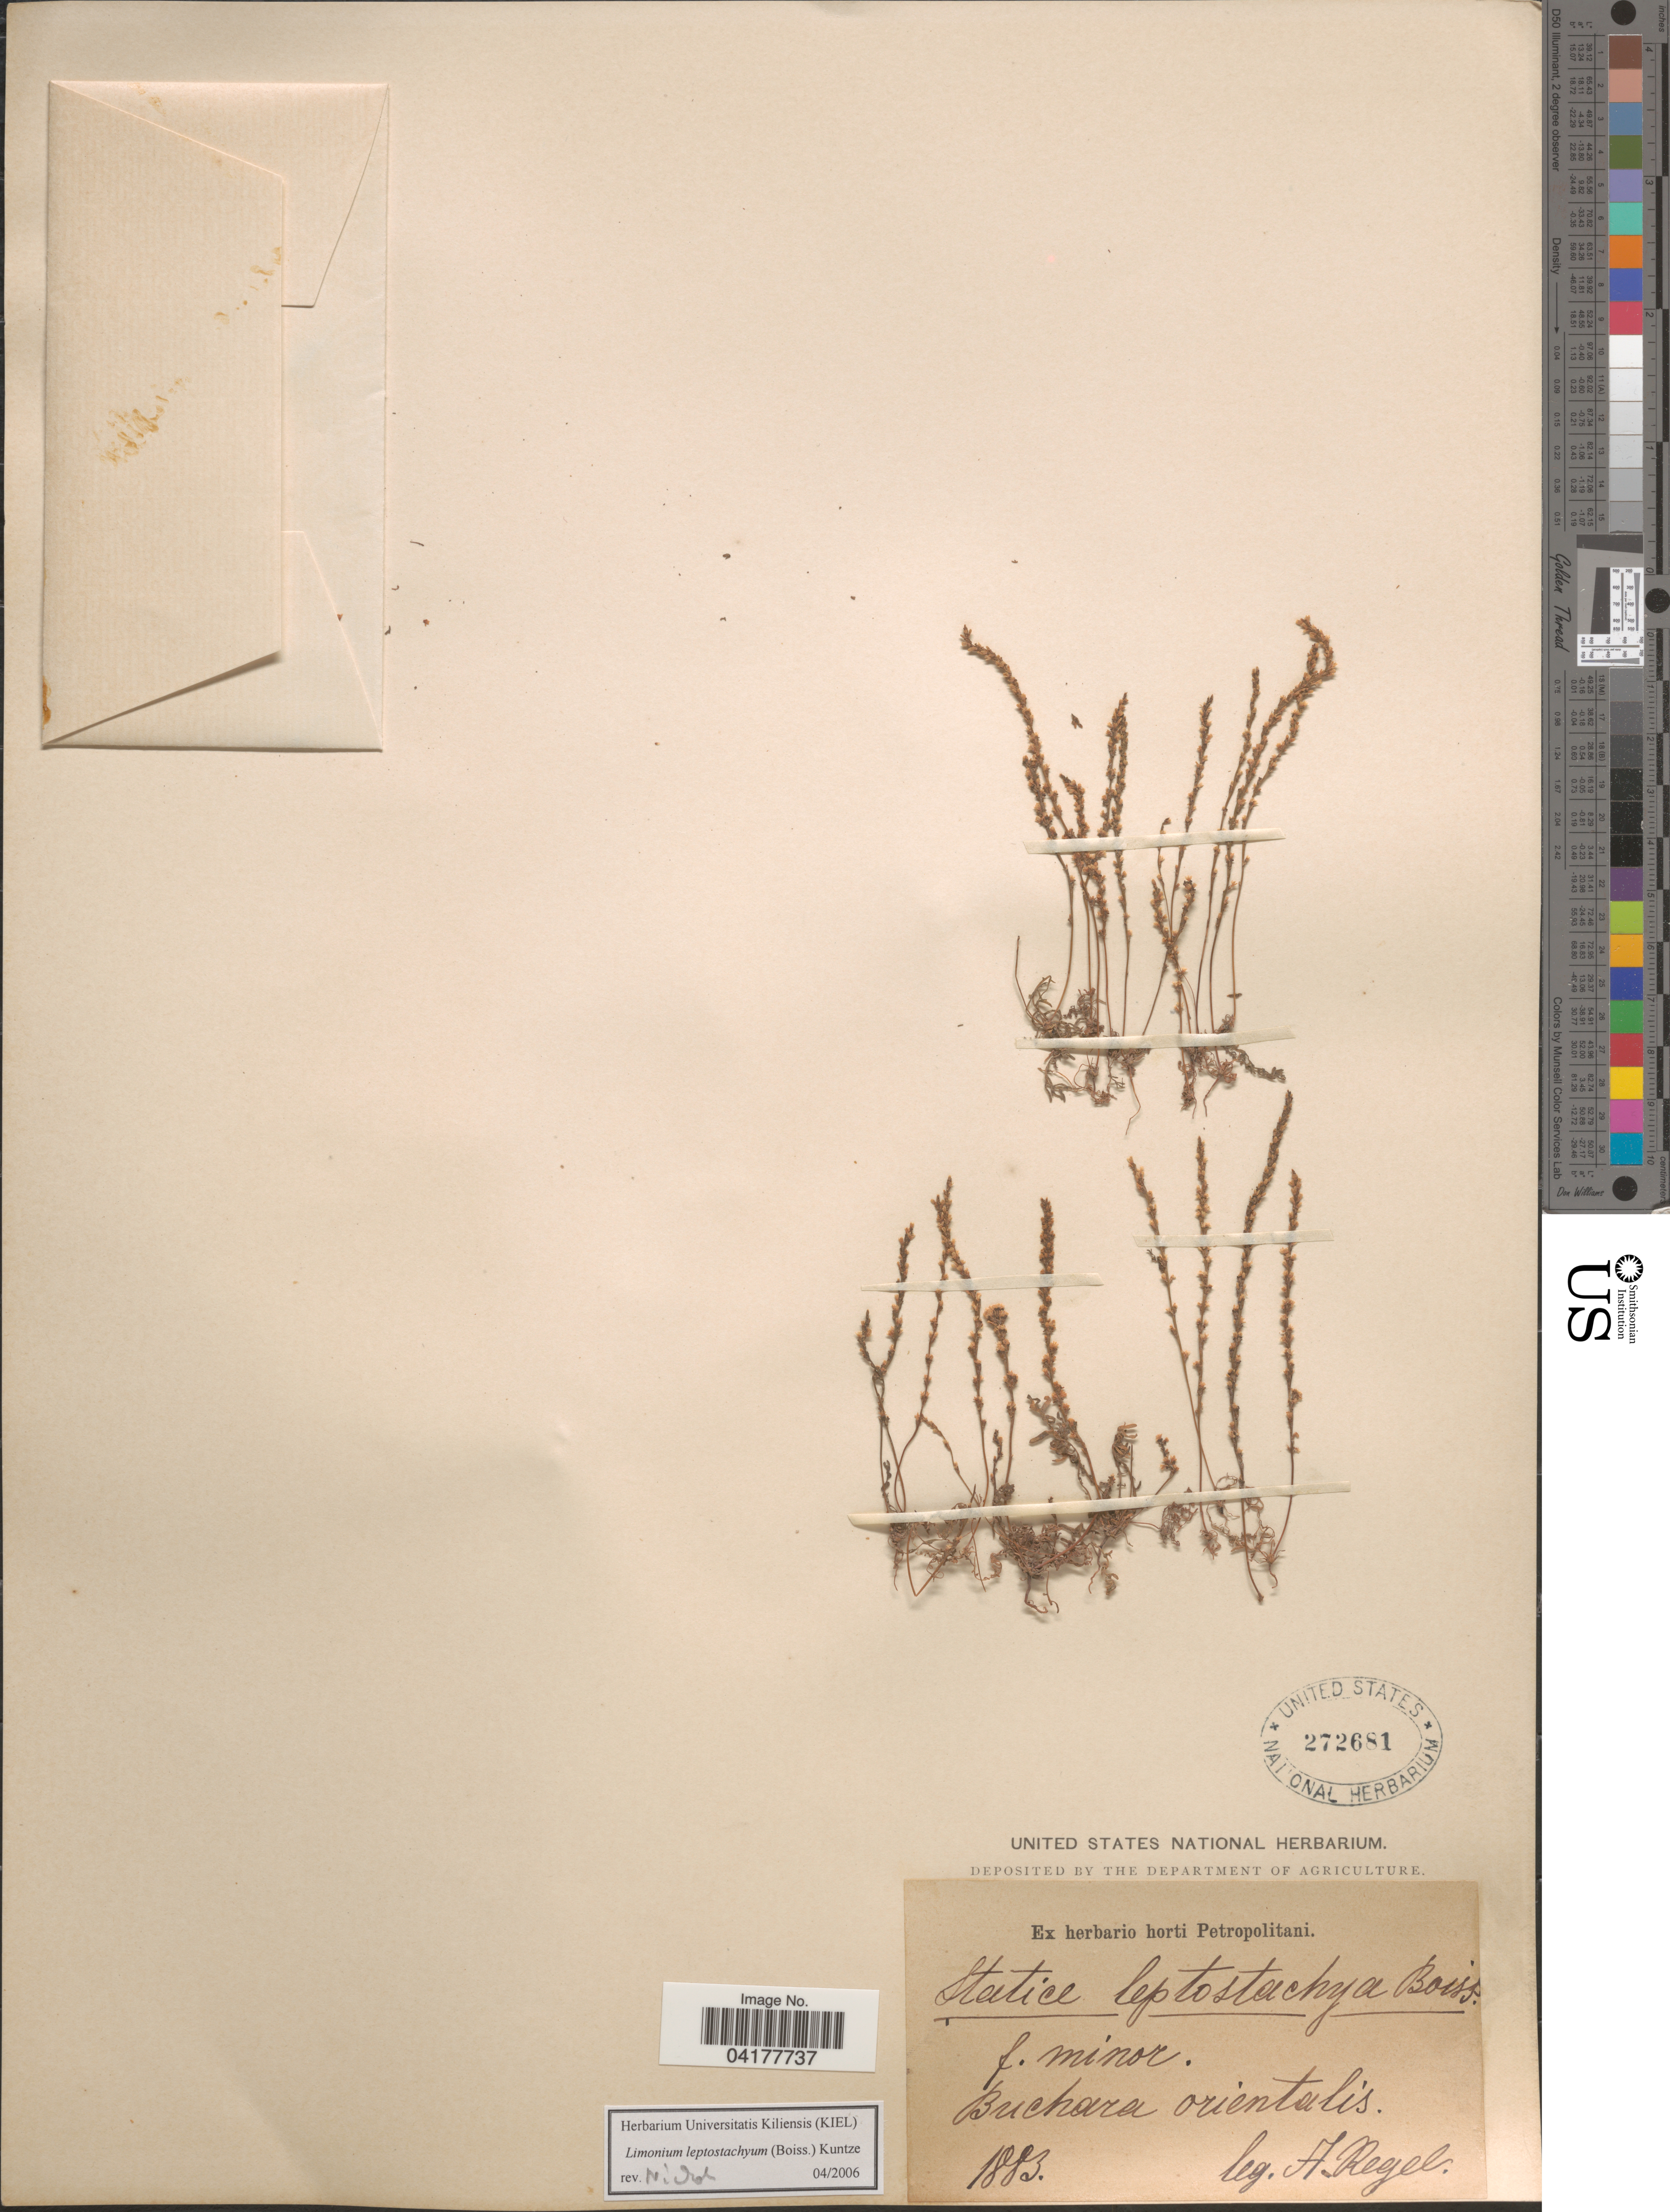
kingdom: Plantae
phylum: Tracheophyta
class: Magnoliopsida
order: Caryophyllales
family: Plumbaginaceae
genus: Psylliostachys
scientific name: Psylliostachys leptostachyus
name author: (Boiss.) Roshkova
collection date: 1883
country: Uzbekistan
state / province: Buxoro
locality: Buchara orientalis.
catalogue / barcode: US 272681